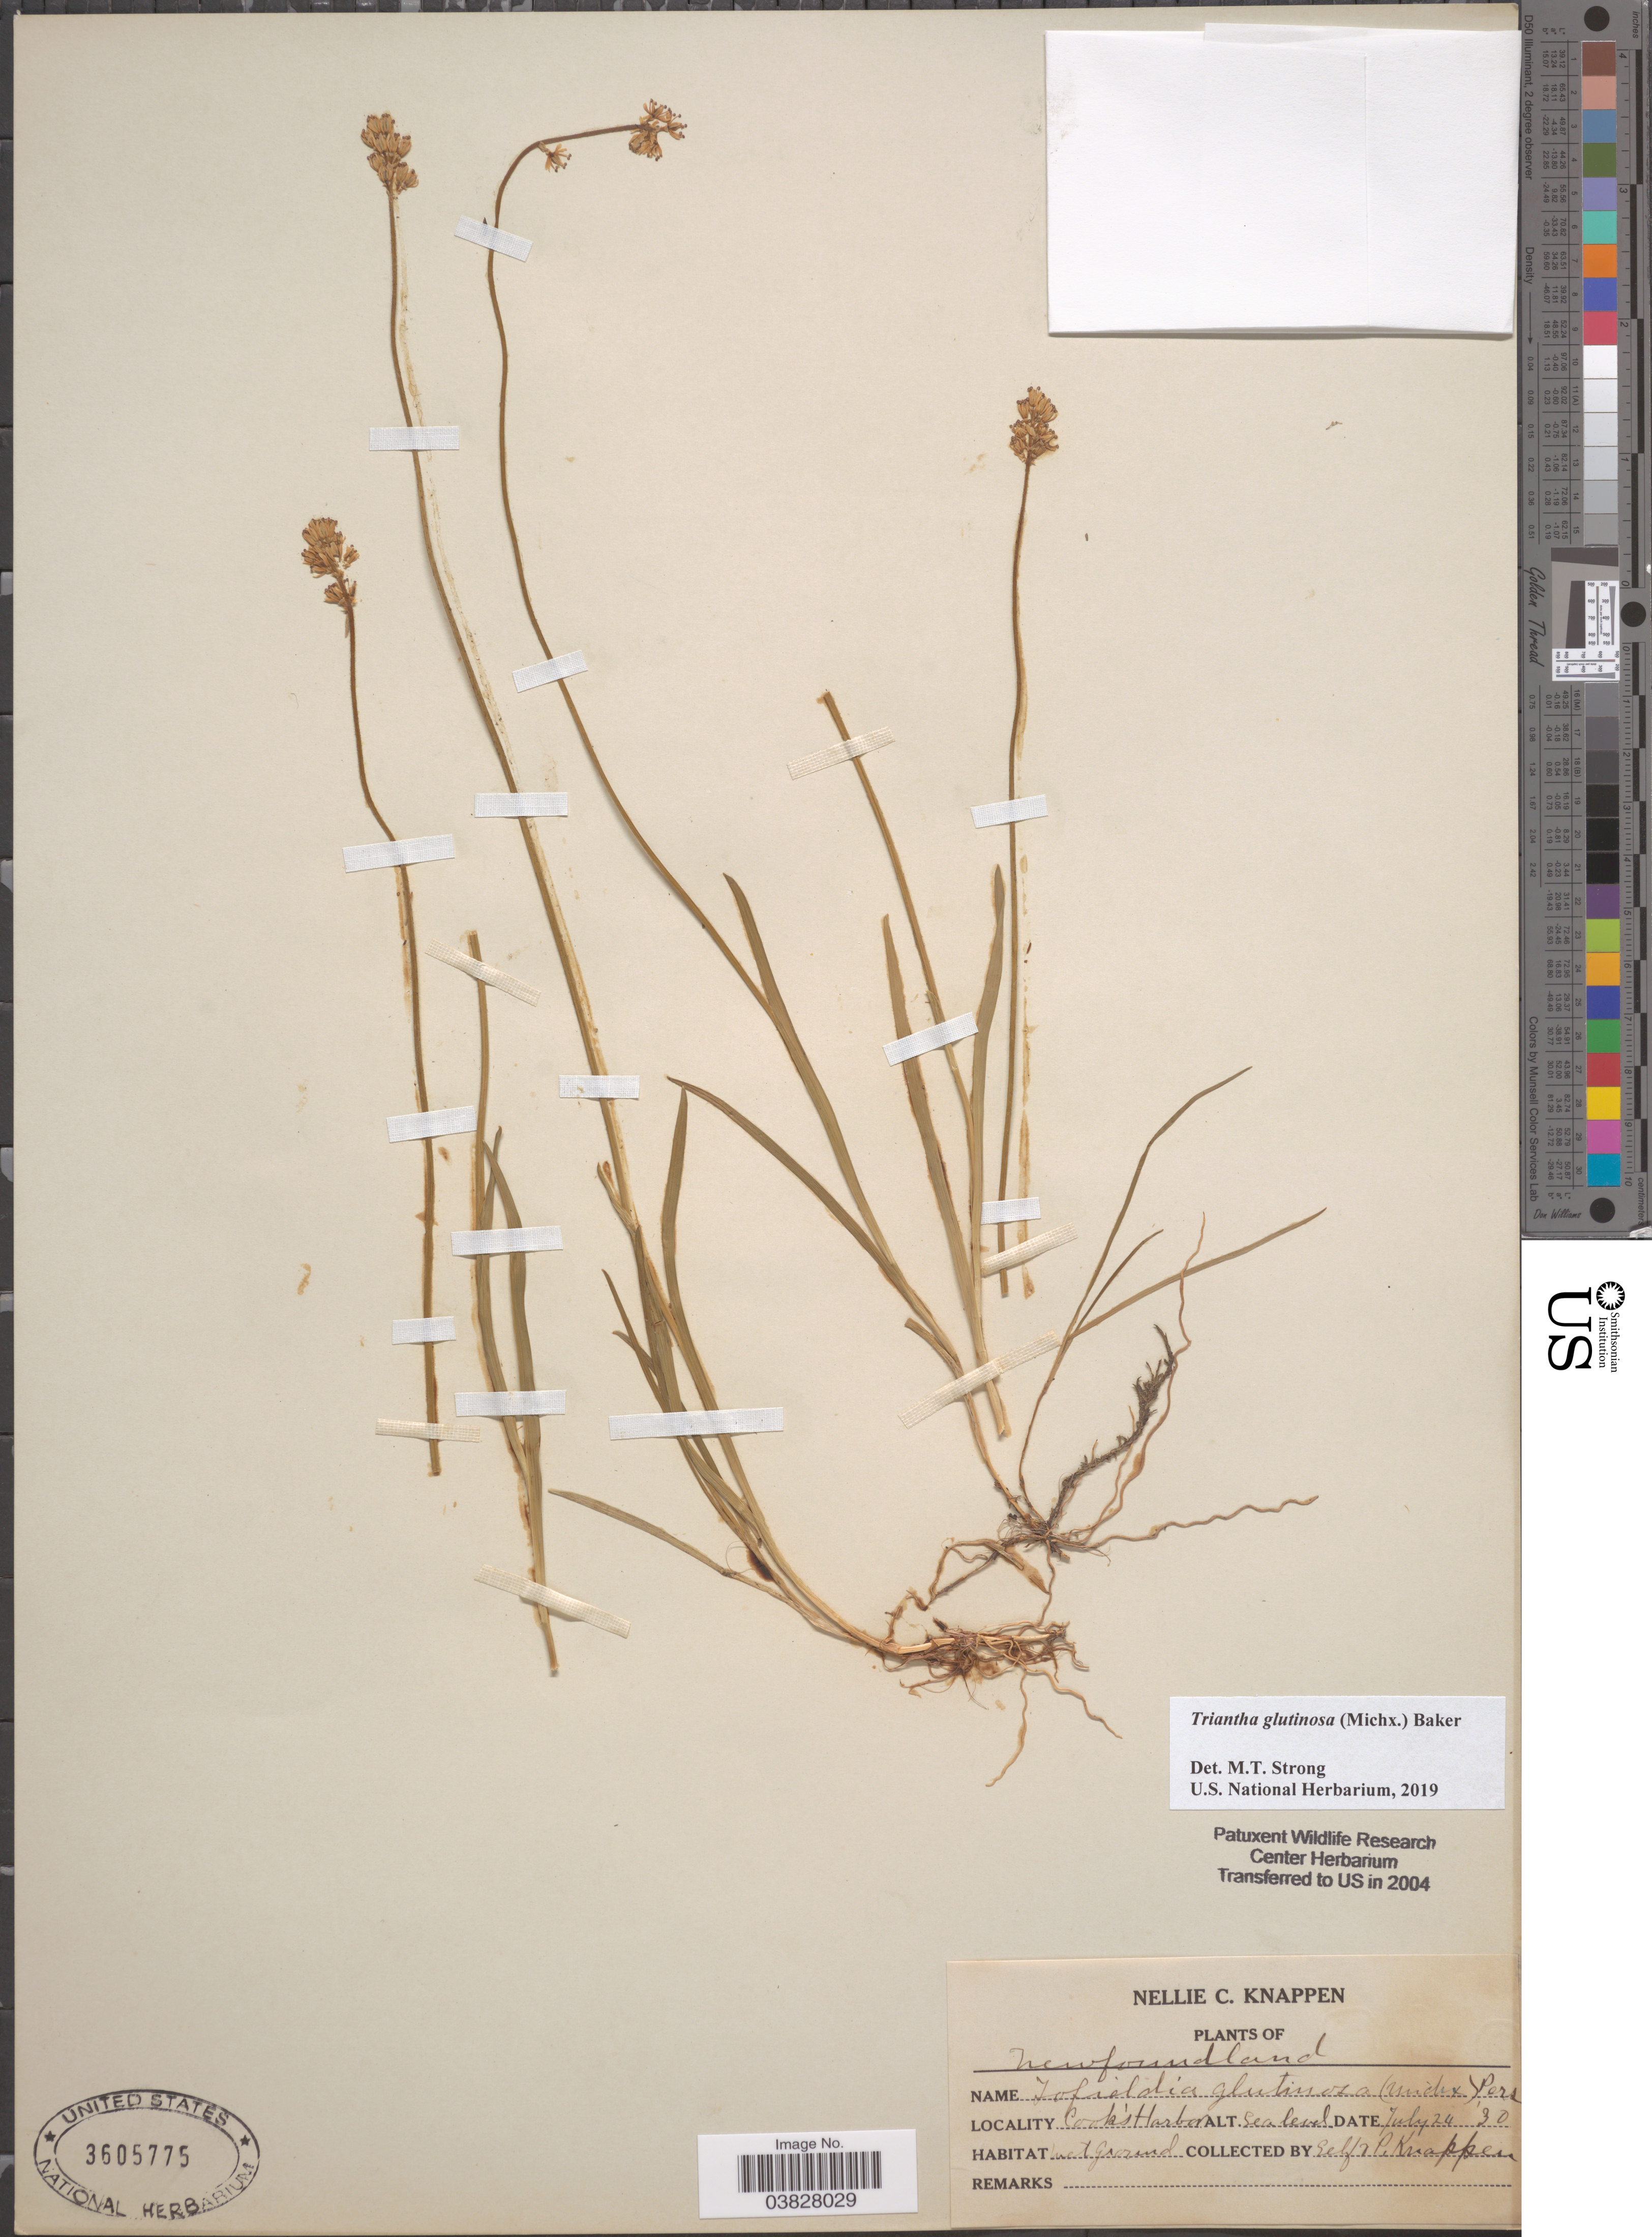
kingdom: Plantae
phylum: Tracheophyta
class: Liliopsida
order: Alismatales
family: Tofieldiaceae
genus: Triantha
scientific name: Triantha glutinosa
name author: (Michx.) Baker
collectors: P. Knappen & P. Knappen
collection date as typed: Transcribed d/m/y: 24/7/30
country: Canada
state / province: Newfoundland and Labrador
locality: Cook's Hart.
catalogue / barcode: US 3605775